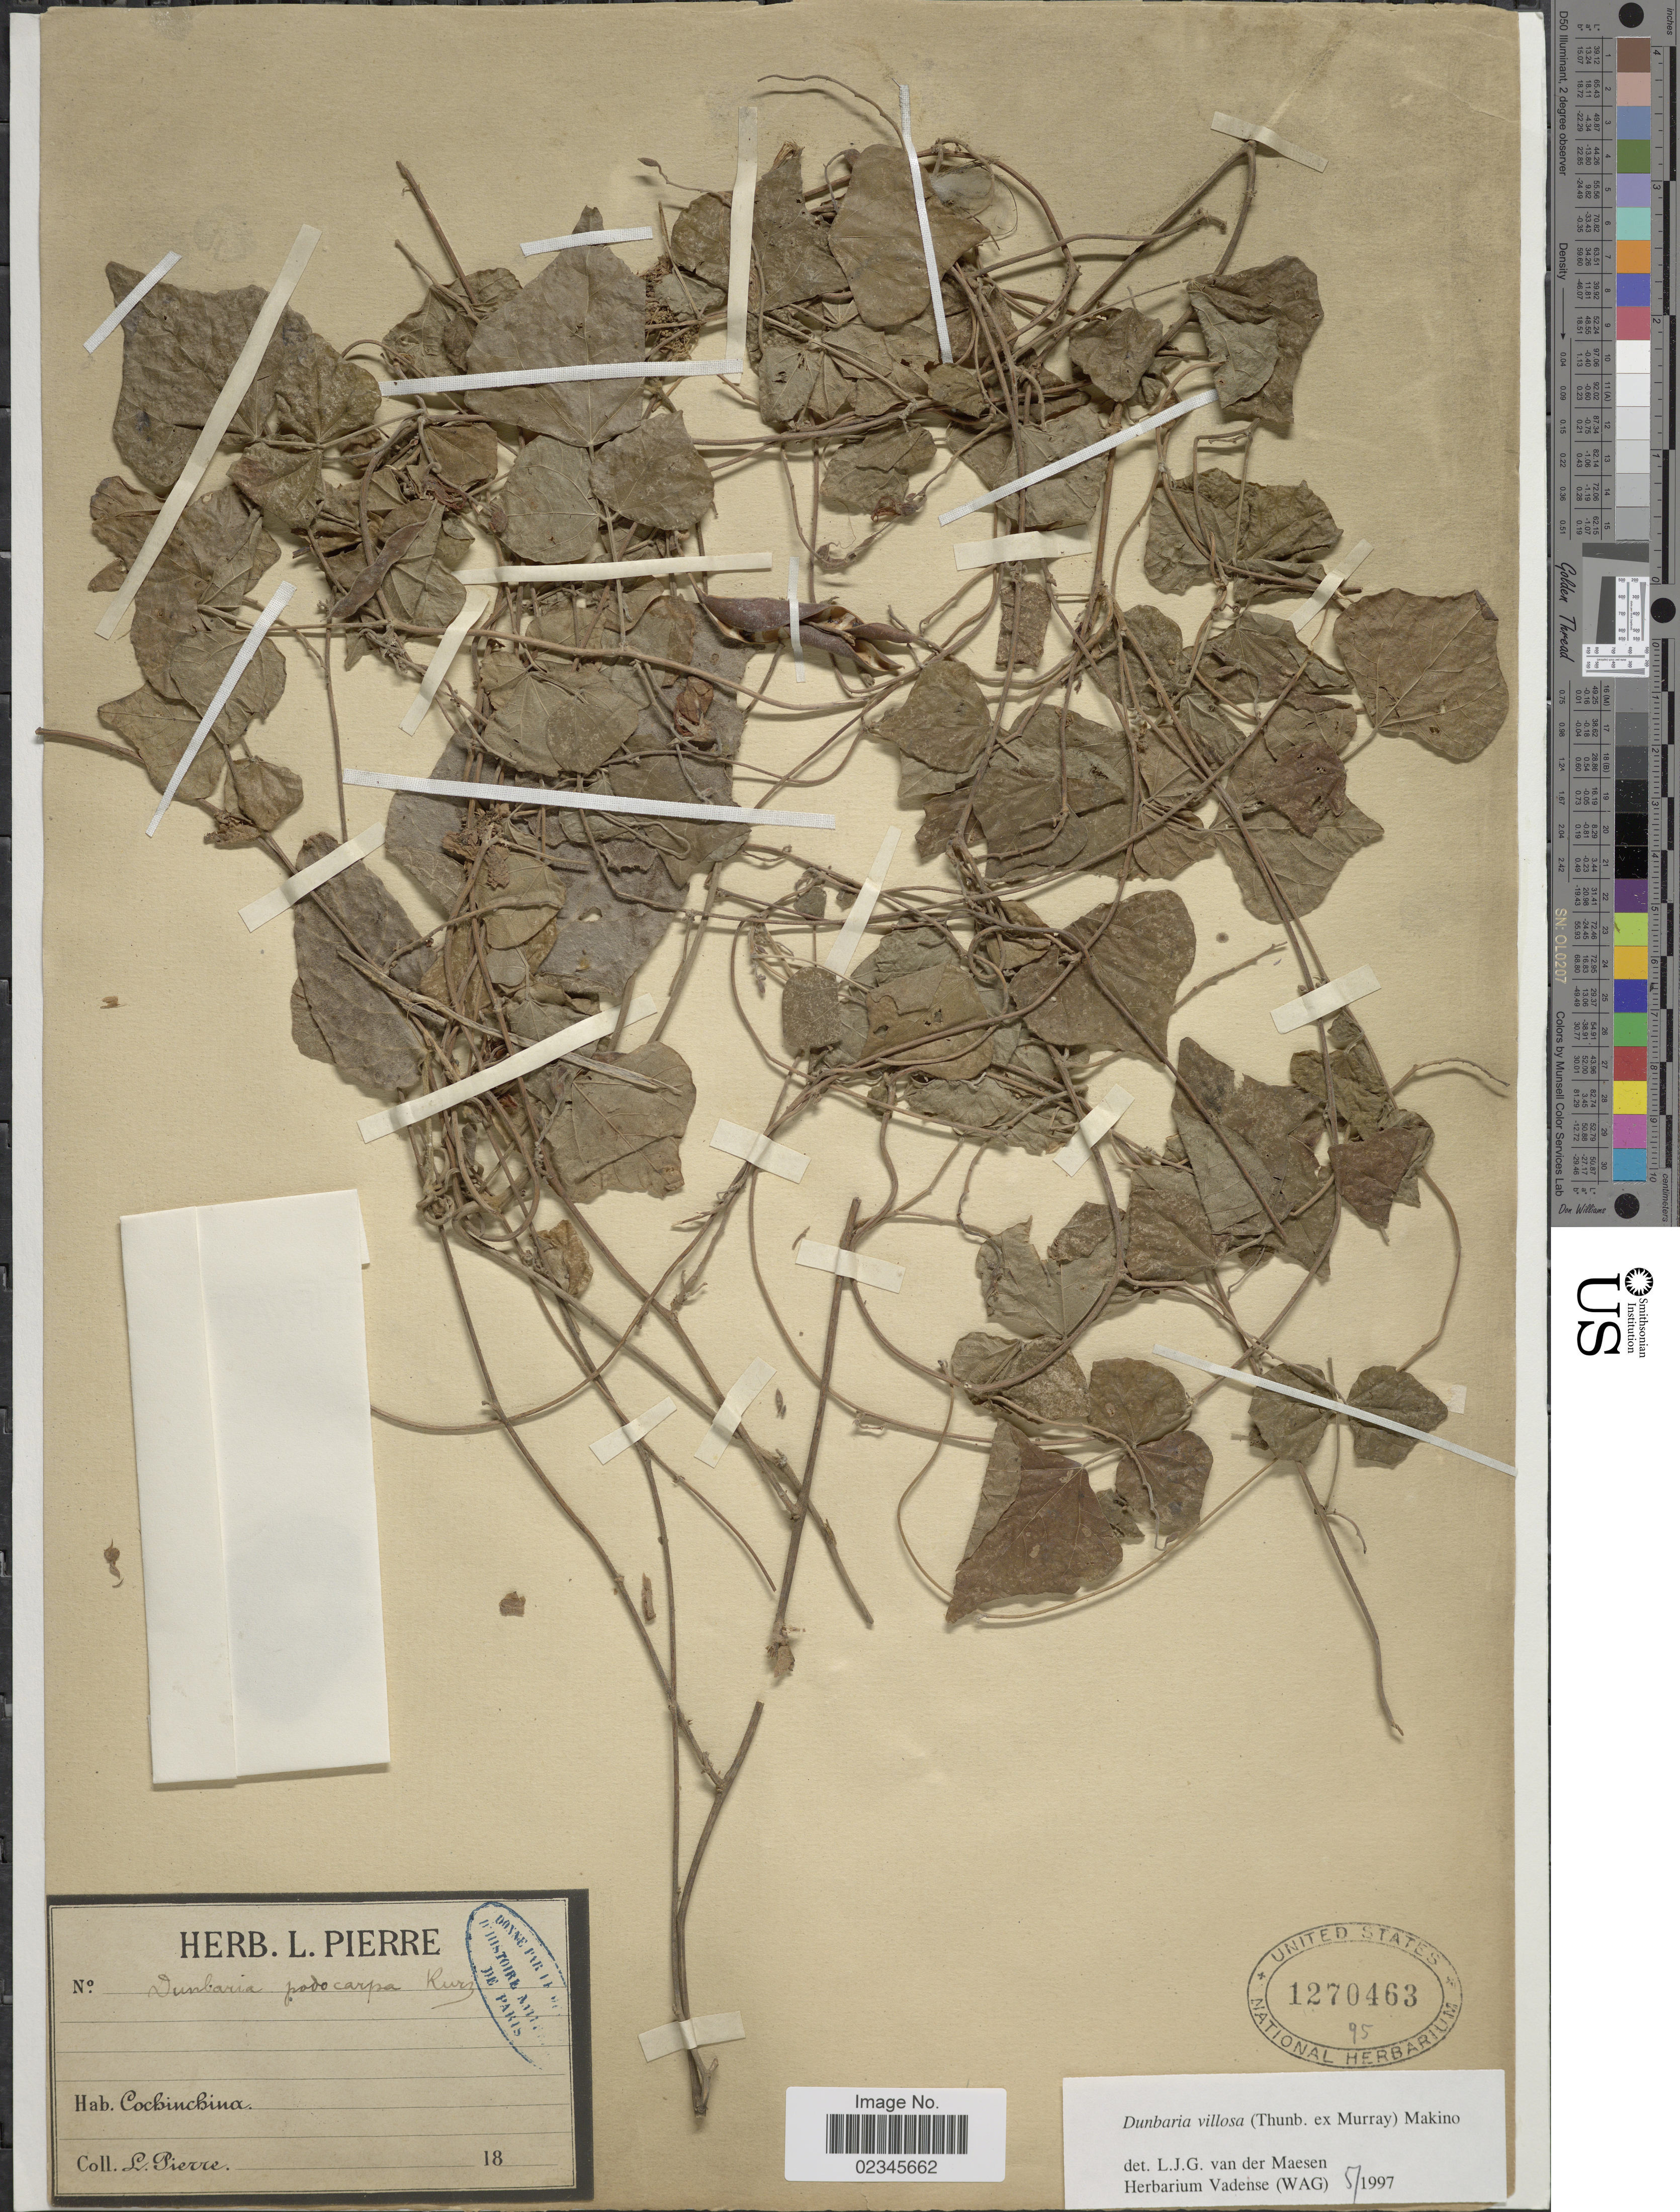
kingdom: Plantae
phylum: Tracheophyta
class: Magnoliopsida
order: Fabales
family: Fabaceae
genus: Dunbaria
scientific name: Dunbaria villosa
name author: (Thunb.) Makino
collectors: L. Pierre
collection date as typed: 18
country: Vietnam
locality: Cochinchina.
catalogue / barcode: US 1270463